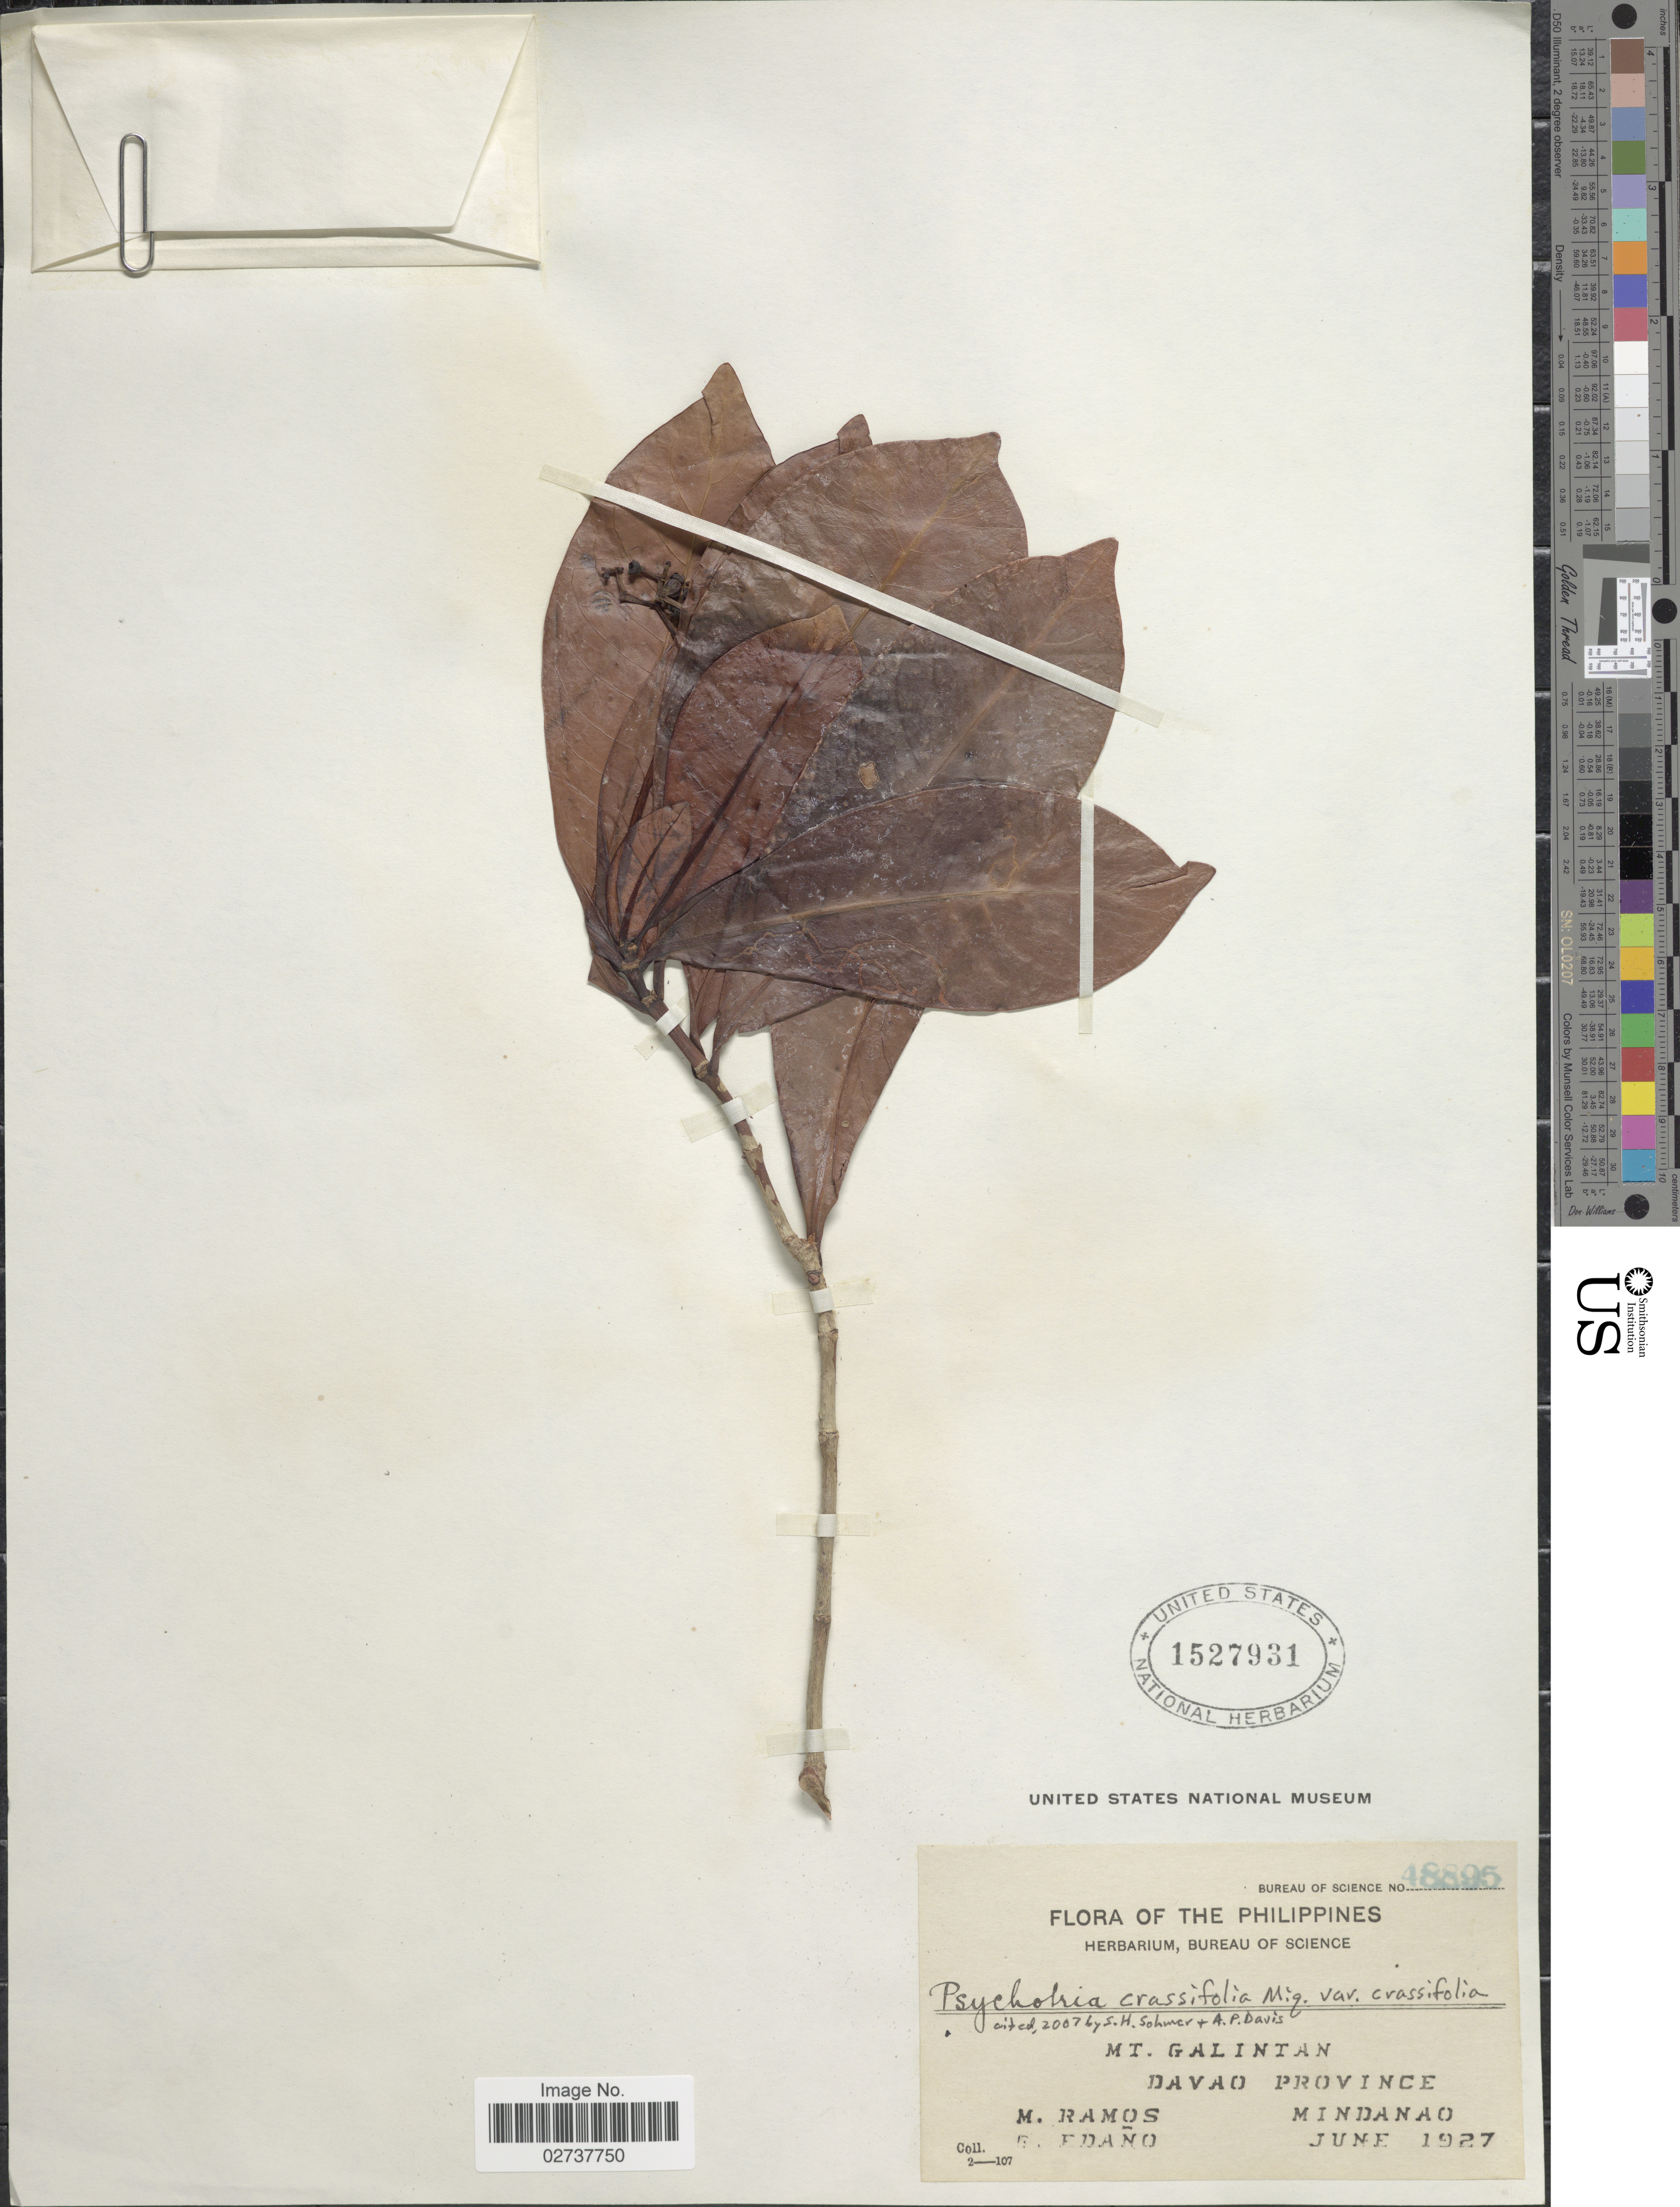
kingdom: Plantae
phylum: Tracheophyta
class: Magnoliopsida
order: Gentianales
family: Rubiaceae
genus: Psychotria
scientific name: Psychotria crassifolia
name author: Miq.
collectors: M. Ramos & G. Edaño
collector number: Bureau of Science 48895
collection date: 1927-06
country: Philippines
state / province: Davao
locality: Mt. Galintan Mindanao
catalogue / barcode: US 1527931